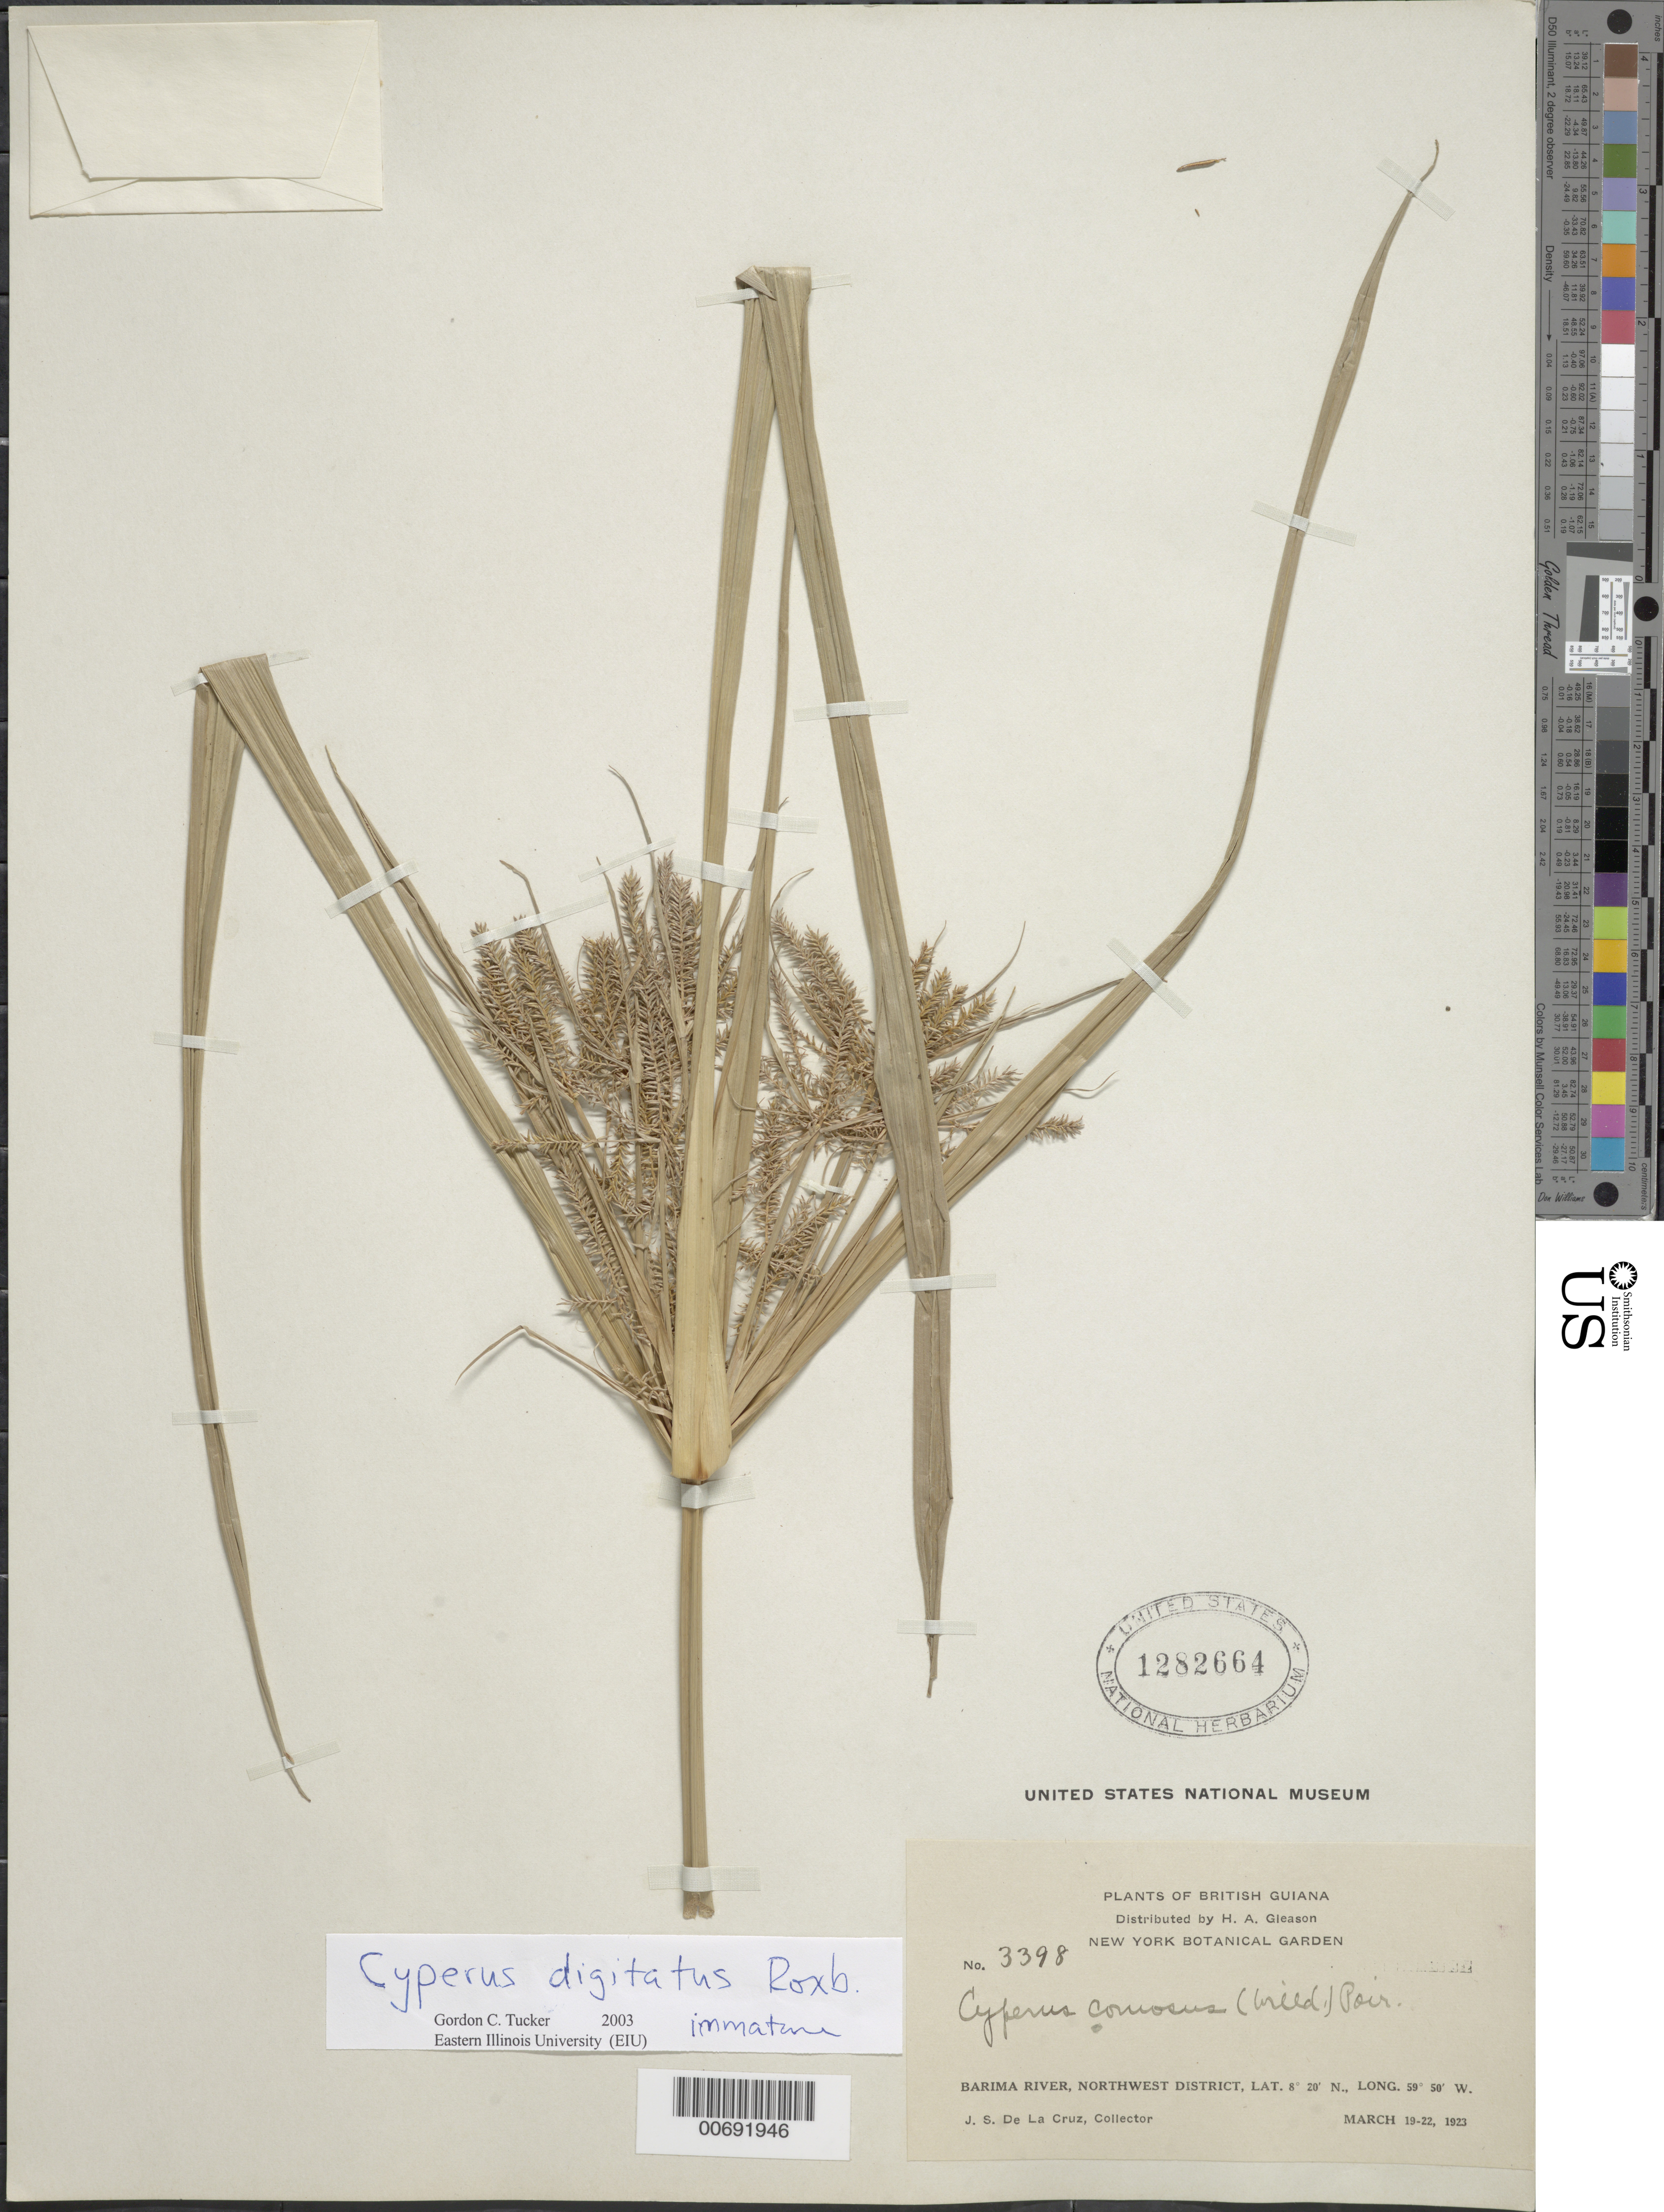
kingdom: Plantae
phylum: Tracheophyta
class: Liliopsida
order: Poales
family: Cyperaceae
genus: Cyperus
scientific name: Cyperus digitatus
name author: Roxb.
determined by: Tucker, G. C.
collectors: J. S. de la Cruz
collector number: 3398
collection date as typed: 19-Mar-23 to 22-Mar-23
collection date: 1923-03-19/1923-03-22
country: Guyana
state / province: Barima-Waini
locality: Barima R., NW District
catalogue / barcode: US 1282664